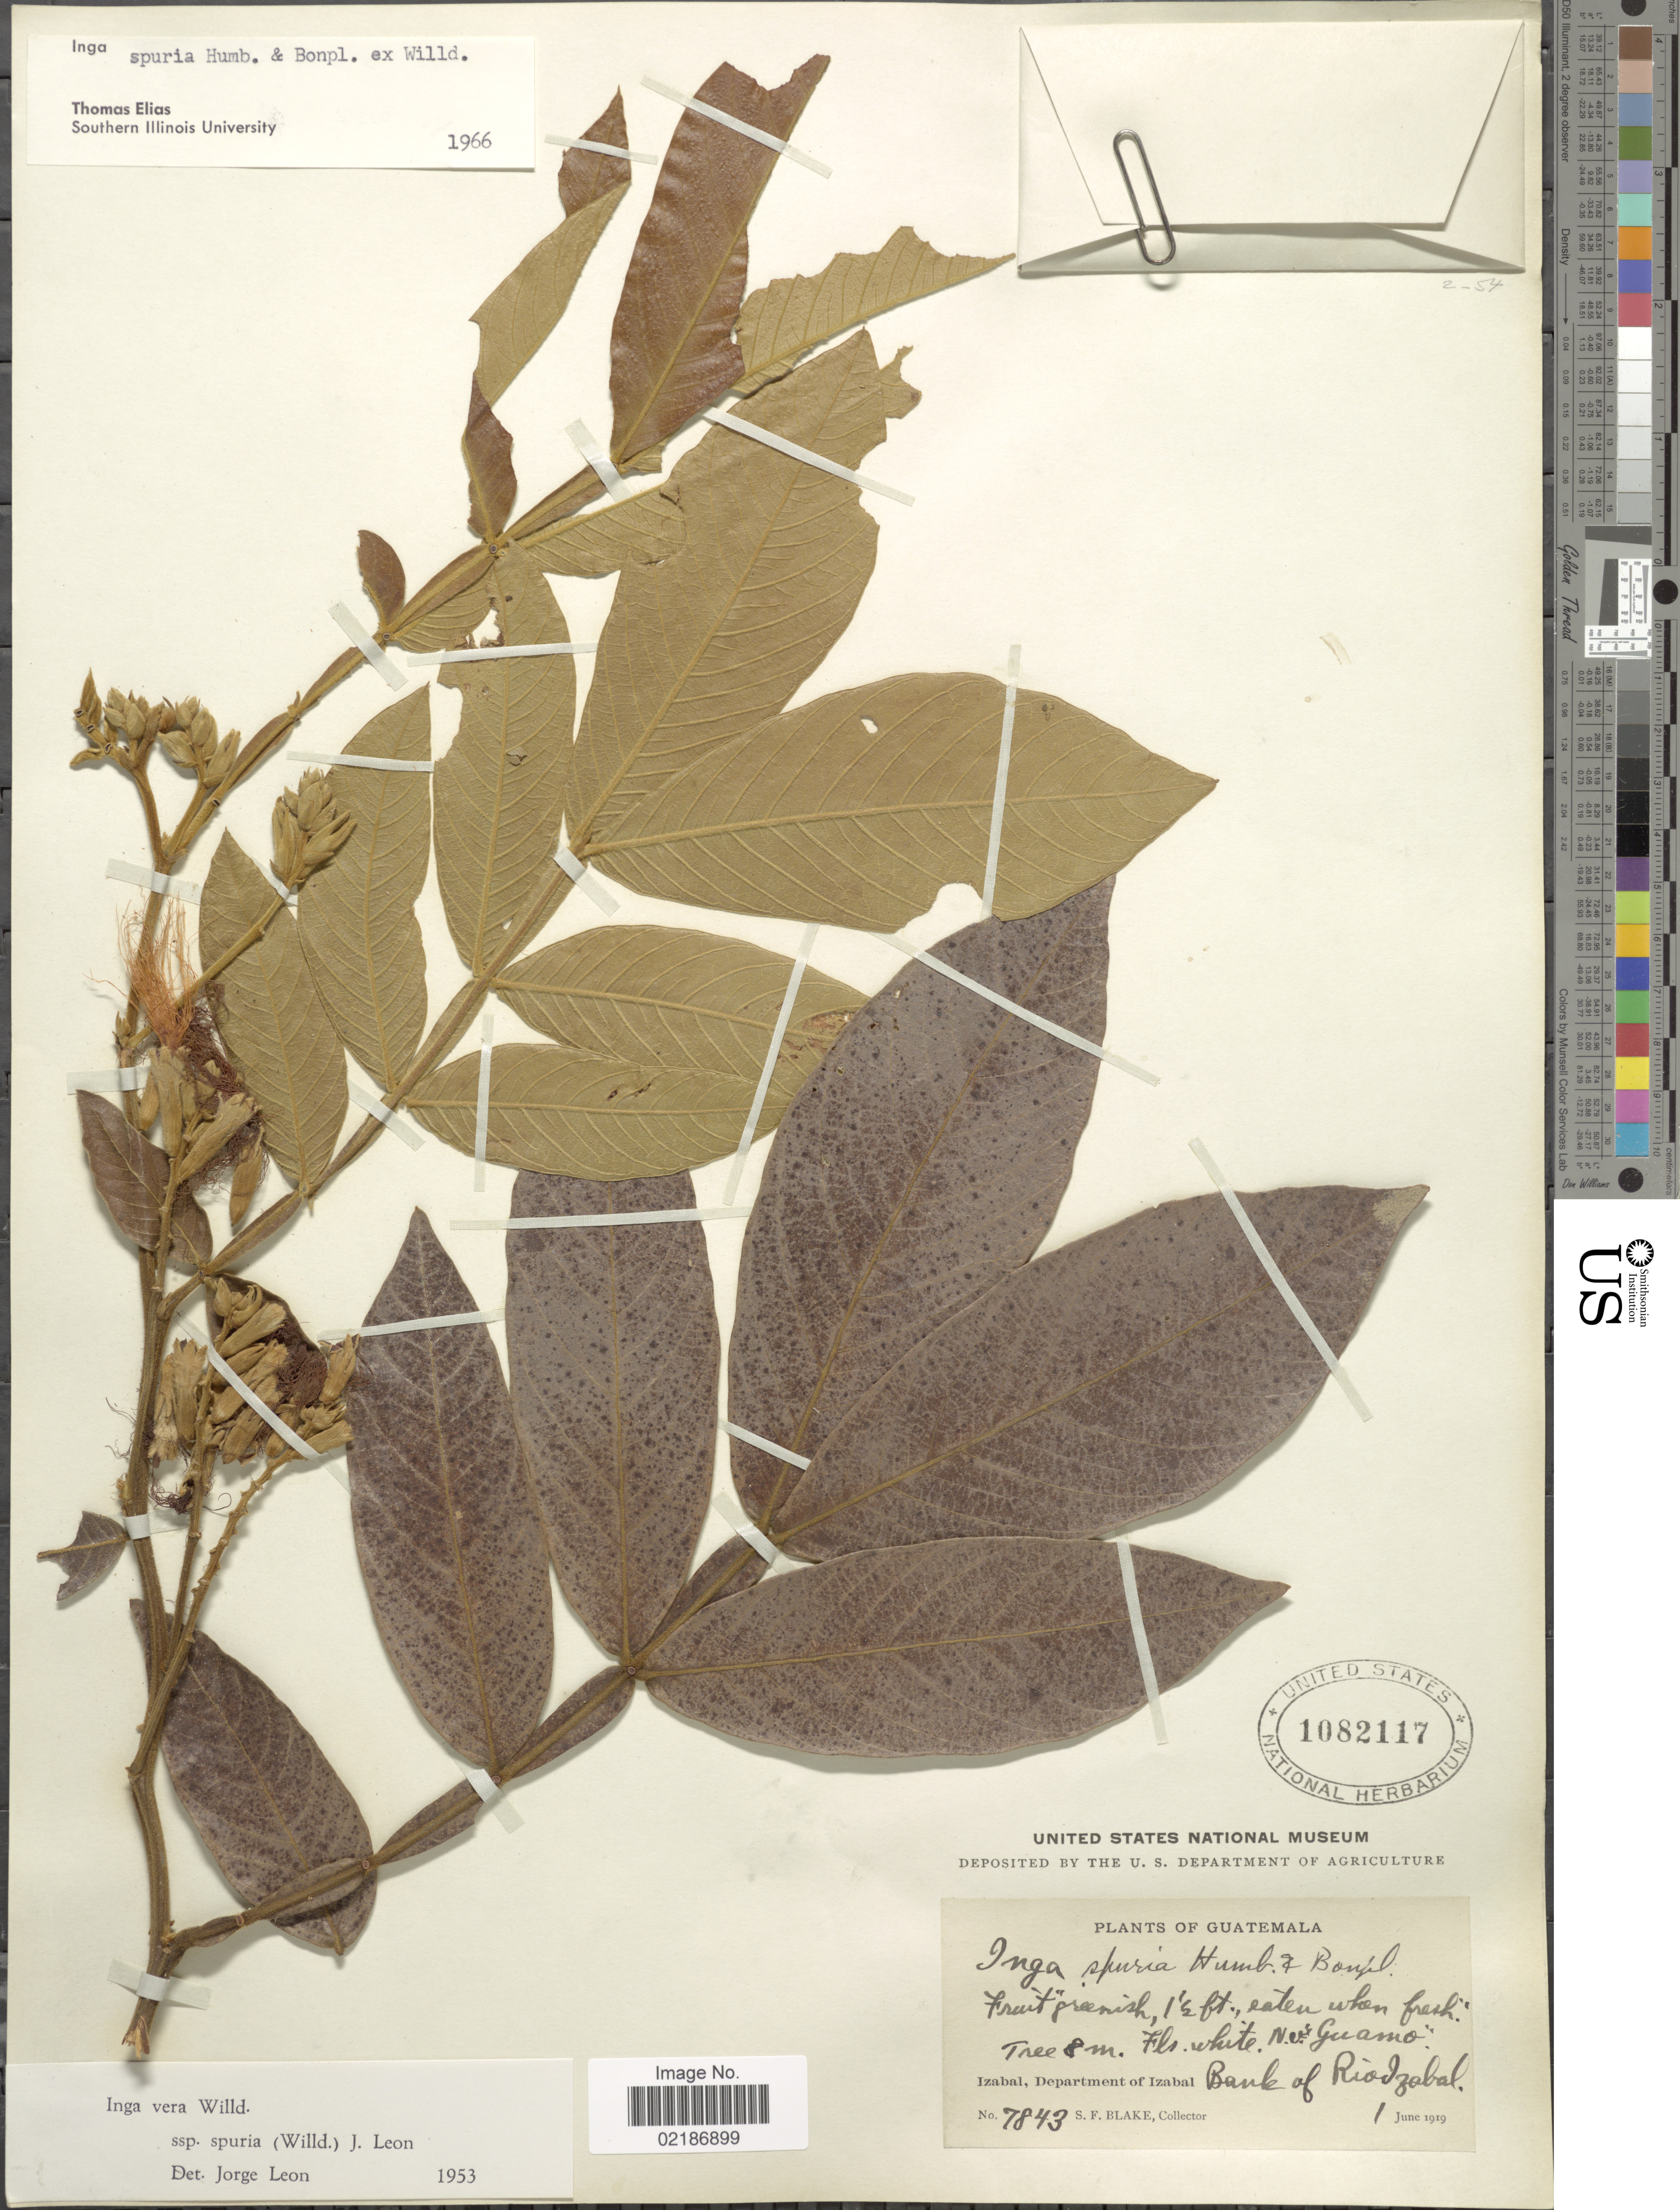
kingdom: Plantae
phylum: Tracheophyta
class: Magnoliopsida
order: Fabales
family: Fabaceae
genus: Inga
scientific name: Inga vera subsp. vera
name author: Willd.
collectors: S. Blake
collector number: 7843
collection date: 1919-06-01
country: Guatemala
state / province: Izabal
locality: Department of Izabal, bank of Rio Izabal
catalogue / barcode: US 1082117